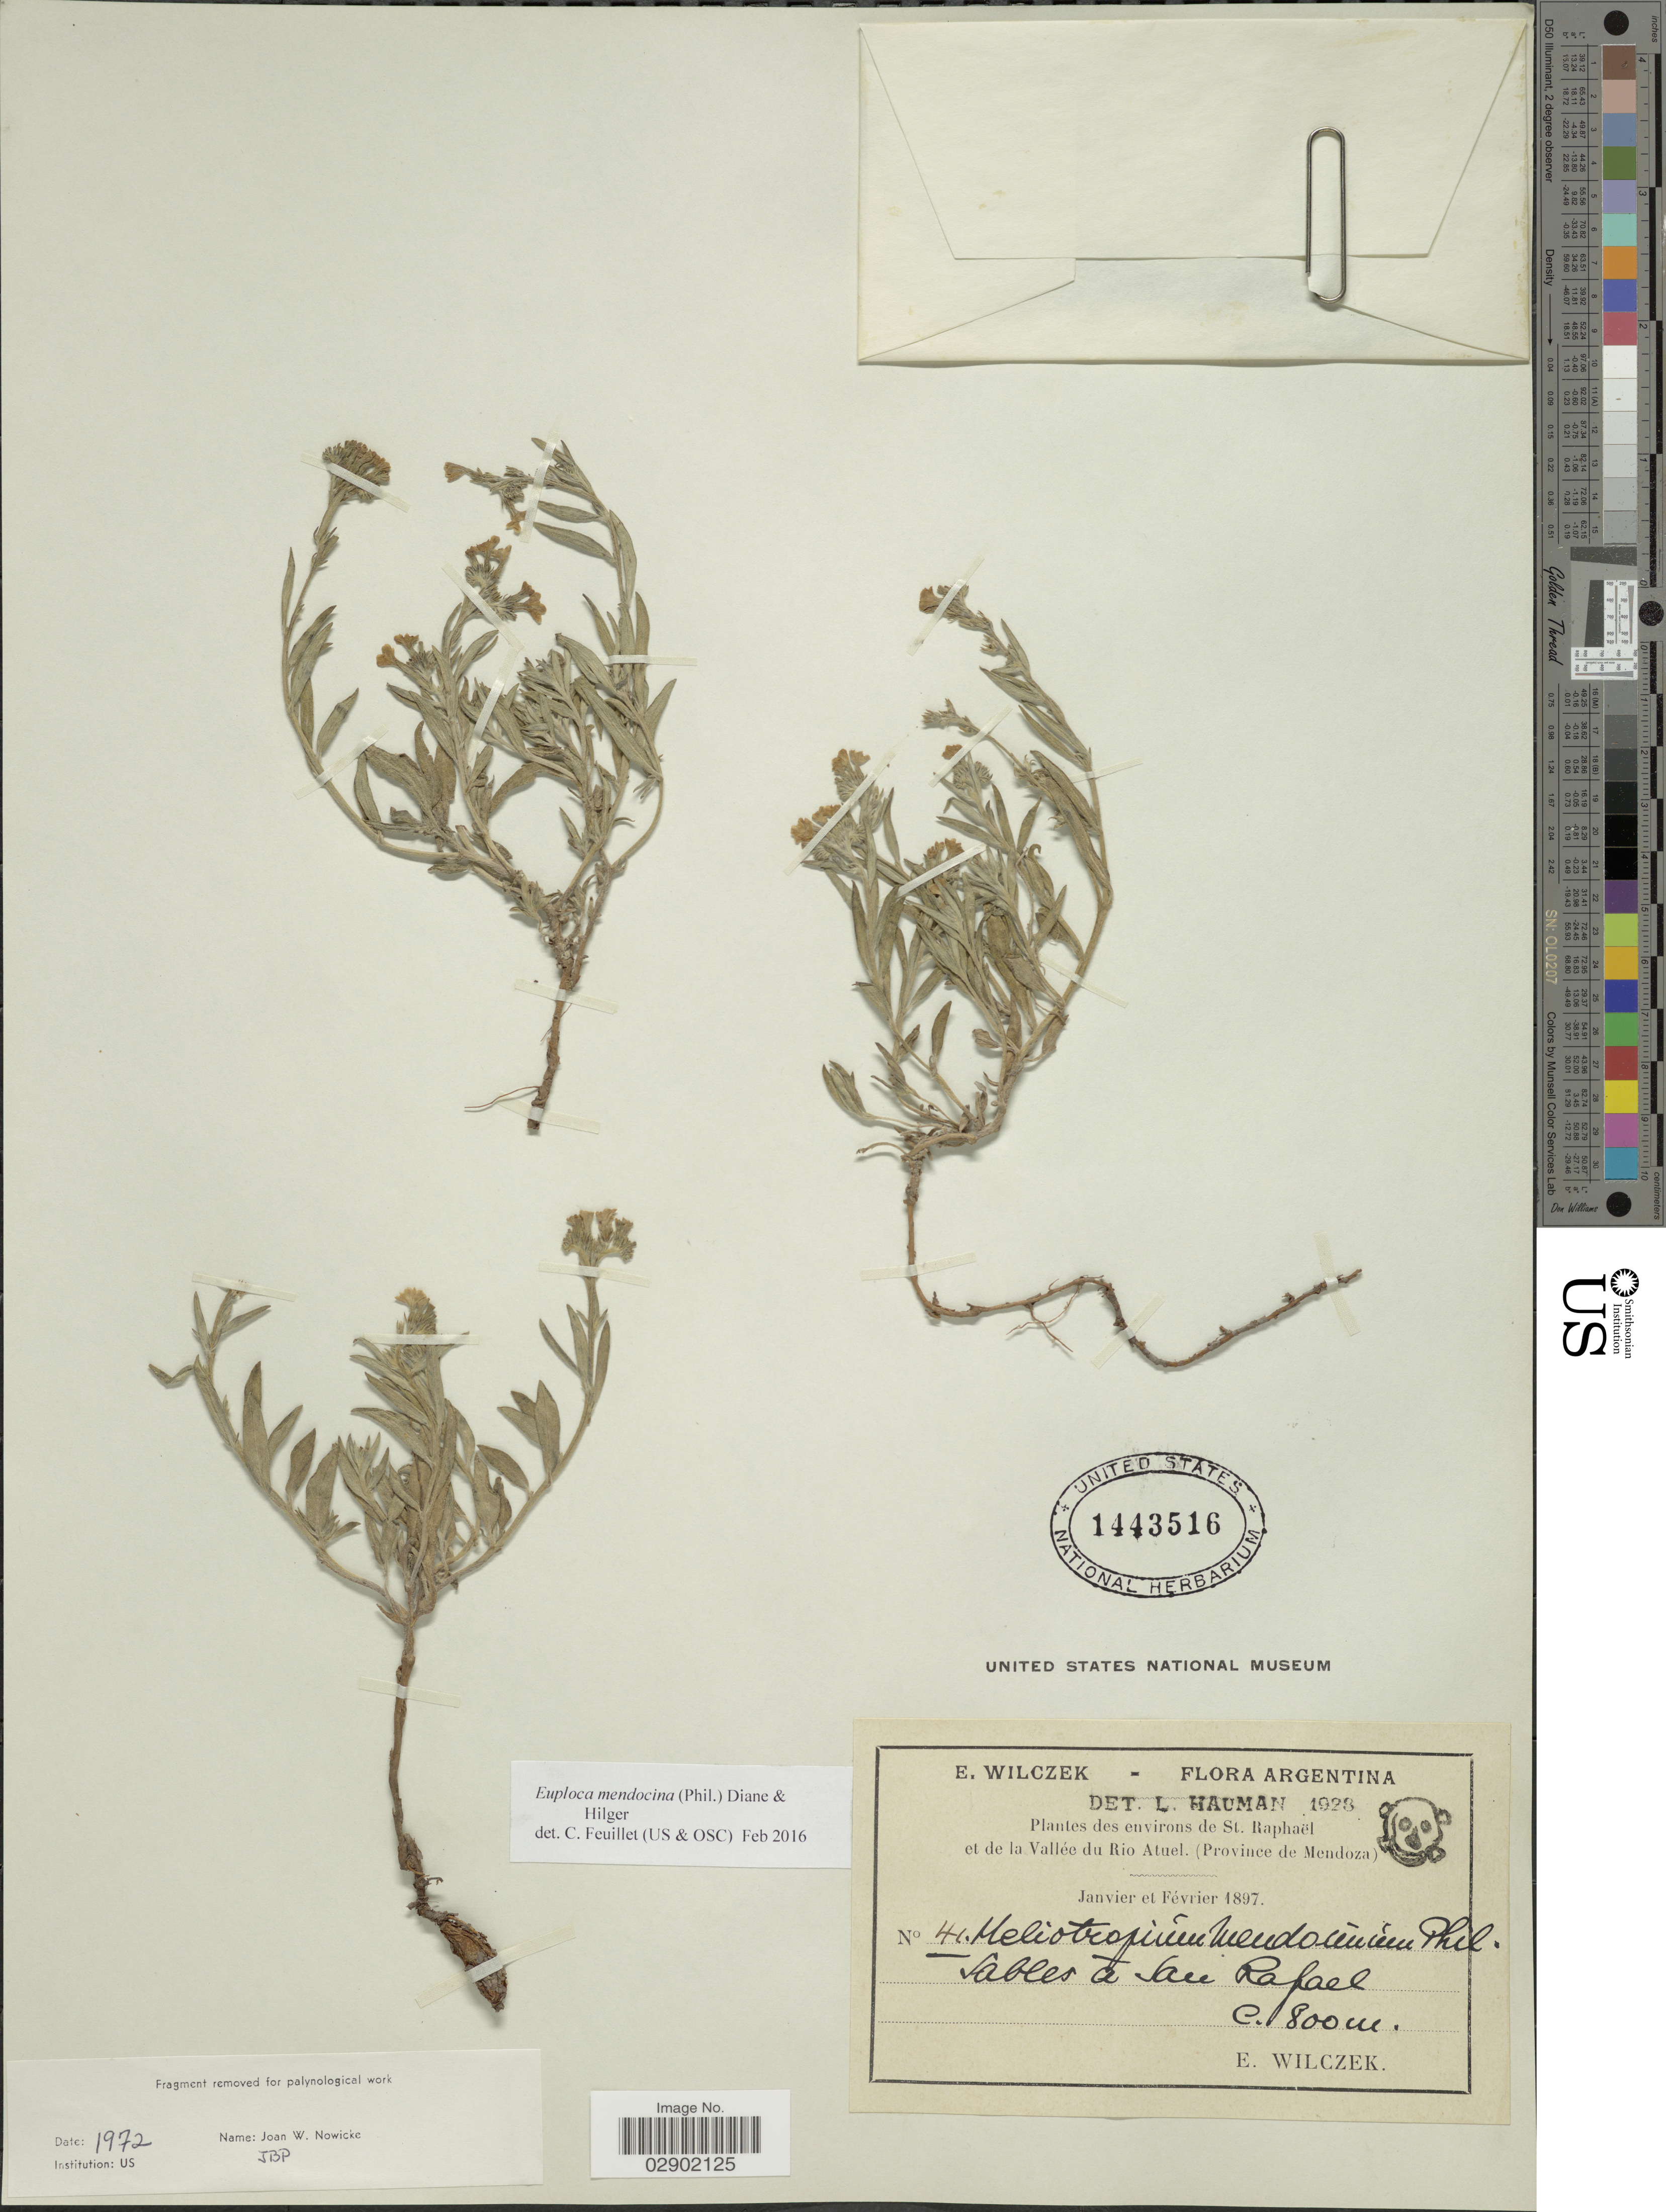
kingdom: Plantae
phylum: Tracheophyta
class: Magnoliopsida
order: Boraginales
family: Heliotropiaceae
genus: Euploca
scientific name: Euploca mendocina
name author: (Phil.) Diane & Hilger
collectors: E. Wilczek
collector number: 41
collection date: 1897-01/1897-02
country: Argentina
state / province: Mendoza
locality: Environs de St. Raphaël et de la Vallée du Rio Atuel. Sables á San Rafael.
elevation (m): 800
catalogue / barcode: US 1443516